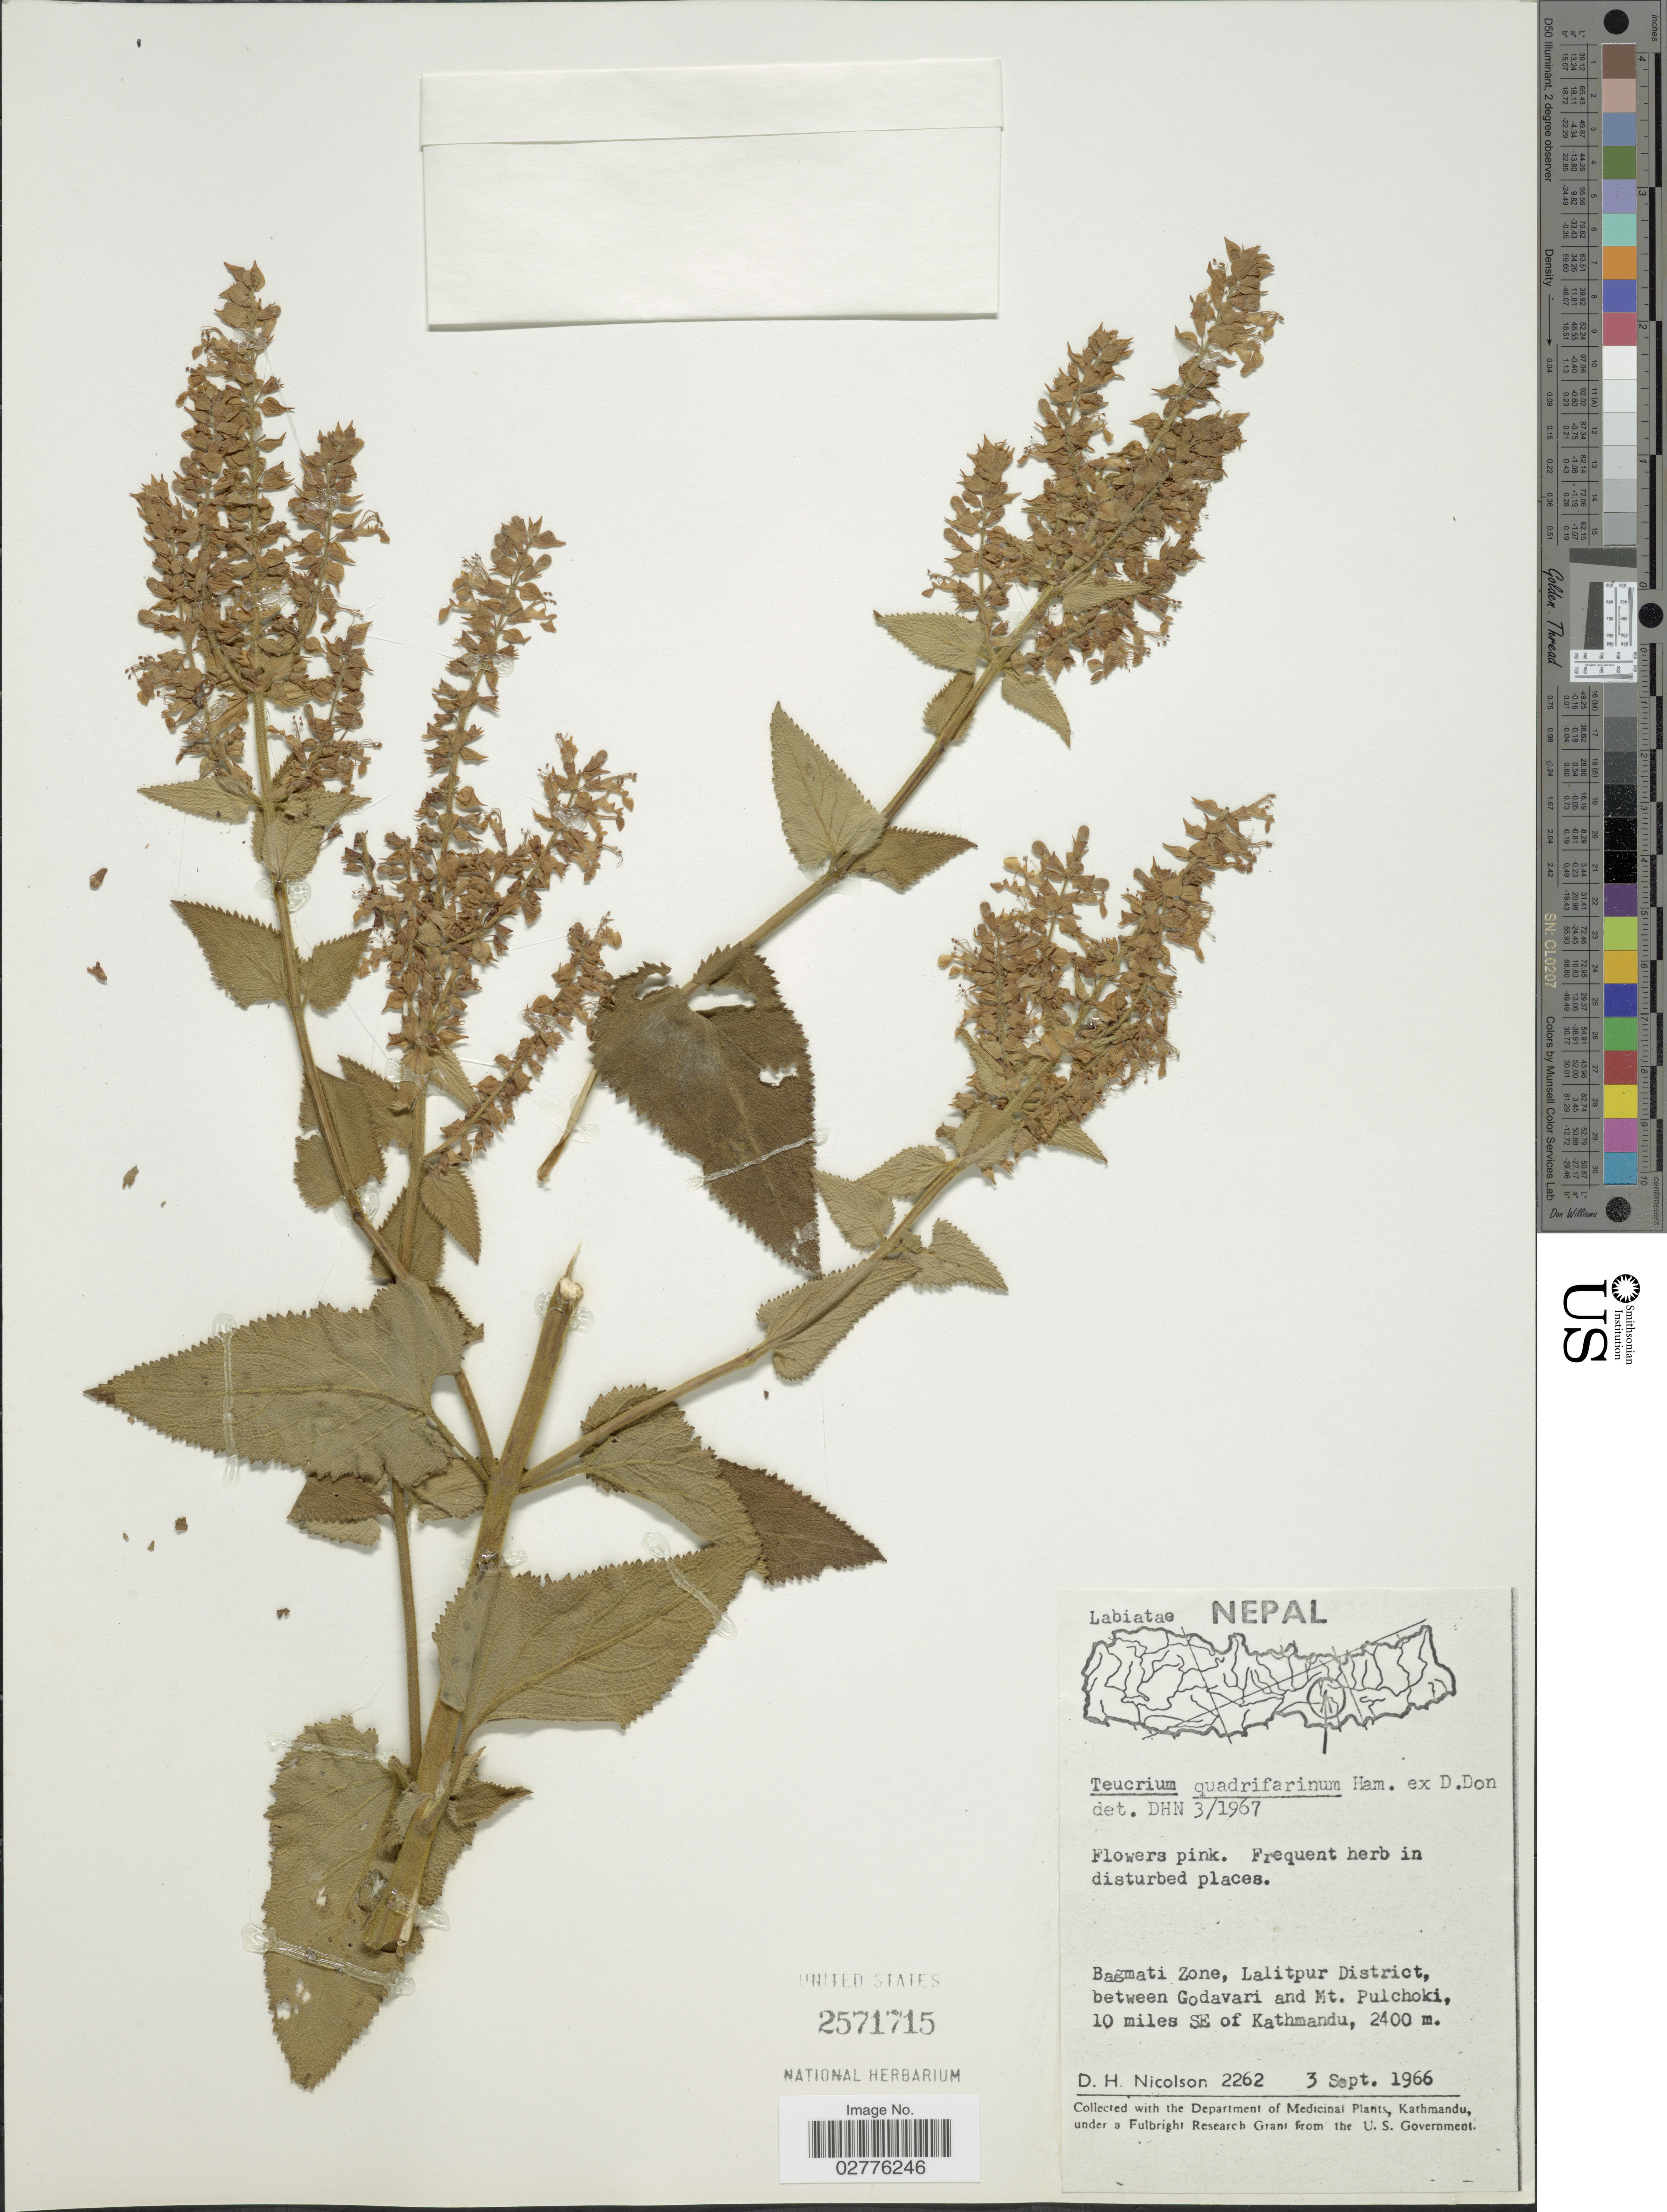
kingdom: Plantae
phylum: Tracheophyta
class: Magnoliopsida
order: Lamiales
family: Lamiaceae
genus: Teucrium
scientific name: Teucrium quadrifarium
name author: Buch.-Ham. ex D. Don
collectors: D. H. Nicolson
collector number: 2262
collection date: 1966-09-03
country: Nepal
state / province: Bagmati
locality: Bagmati Zone. Lalitpur District, between Godavari and Mt. Pulchoki, 10 miles SE of Kathmandu.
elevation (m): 2400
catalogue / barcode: US 2571715